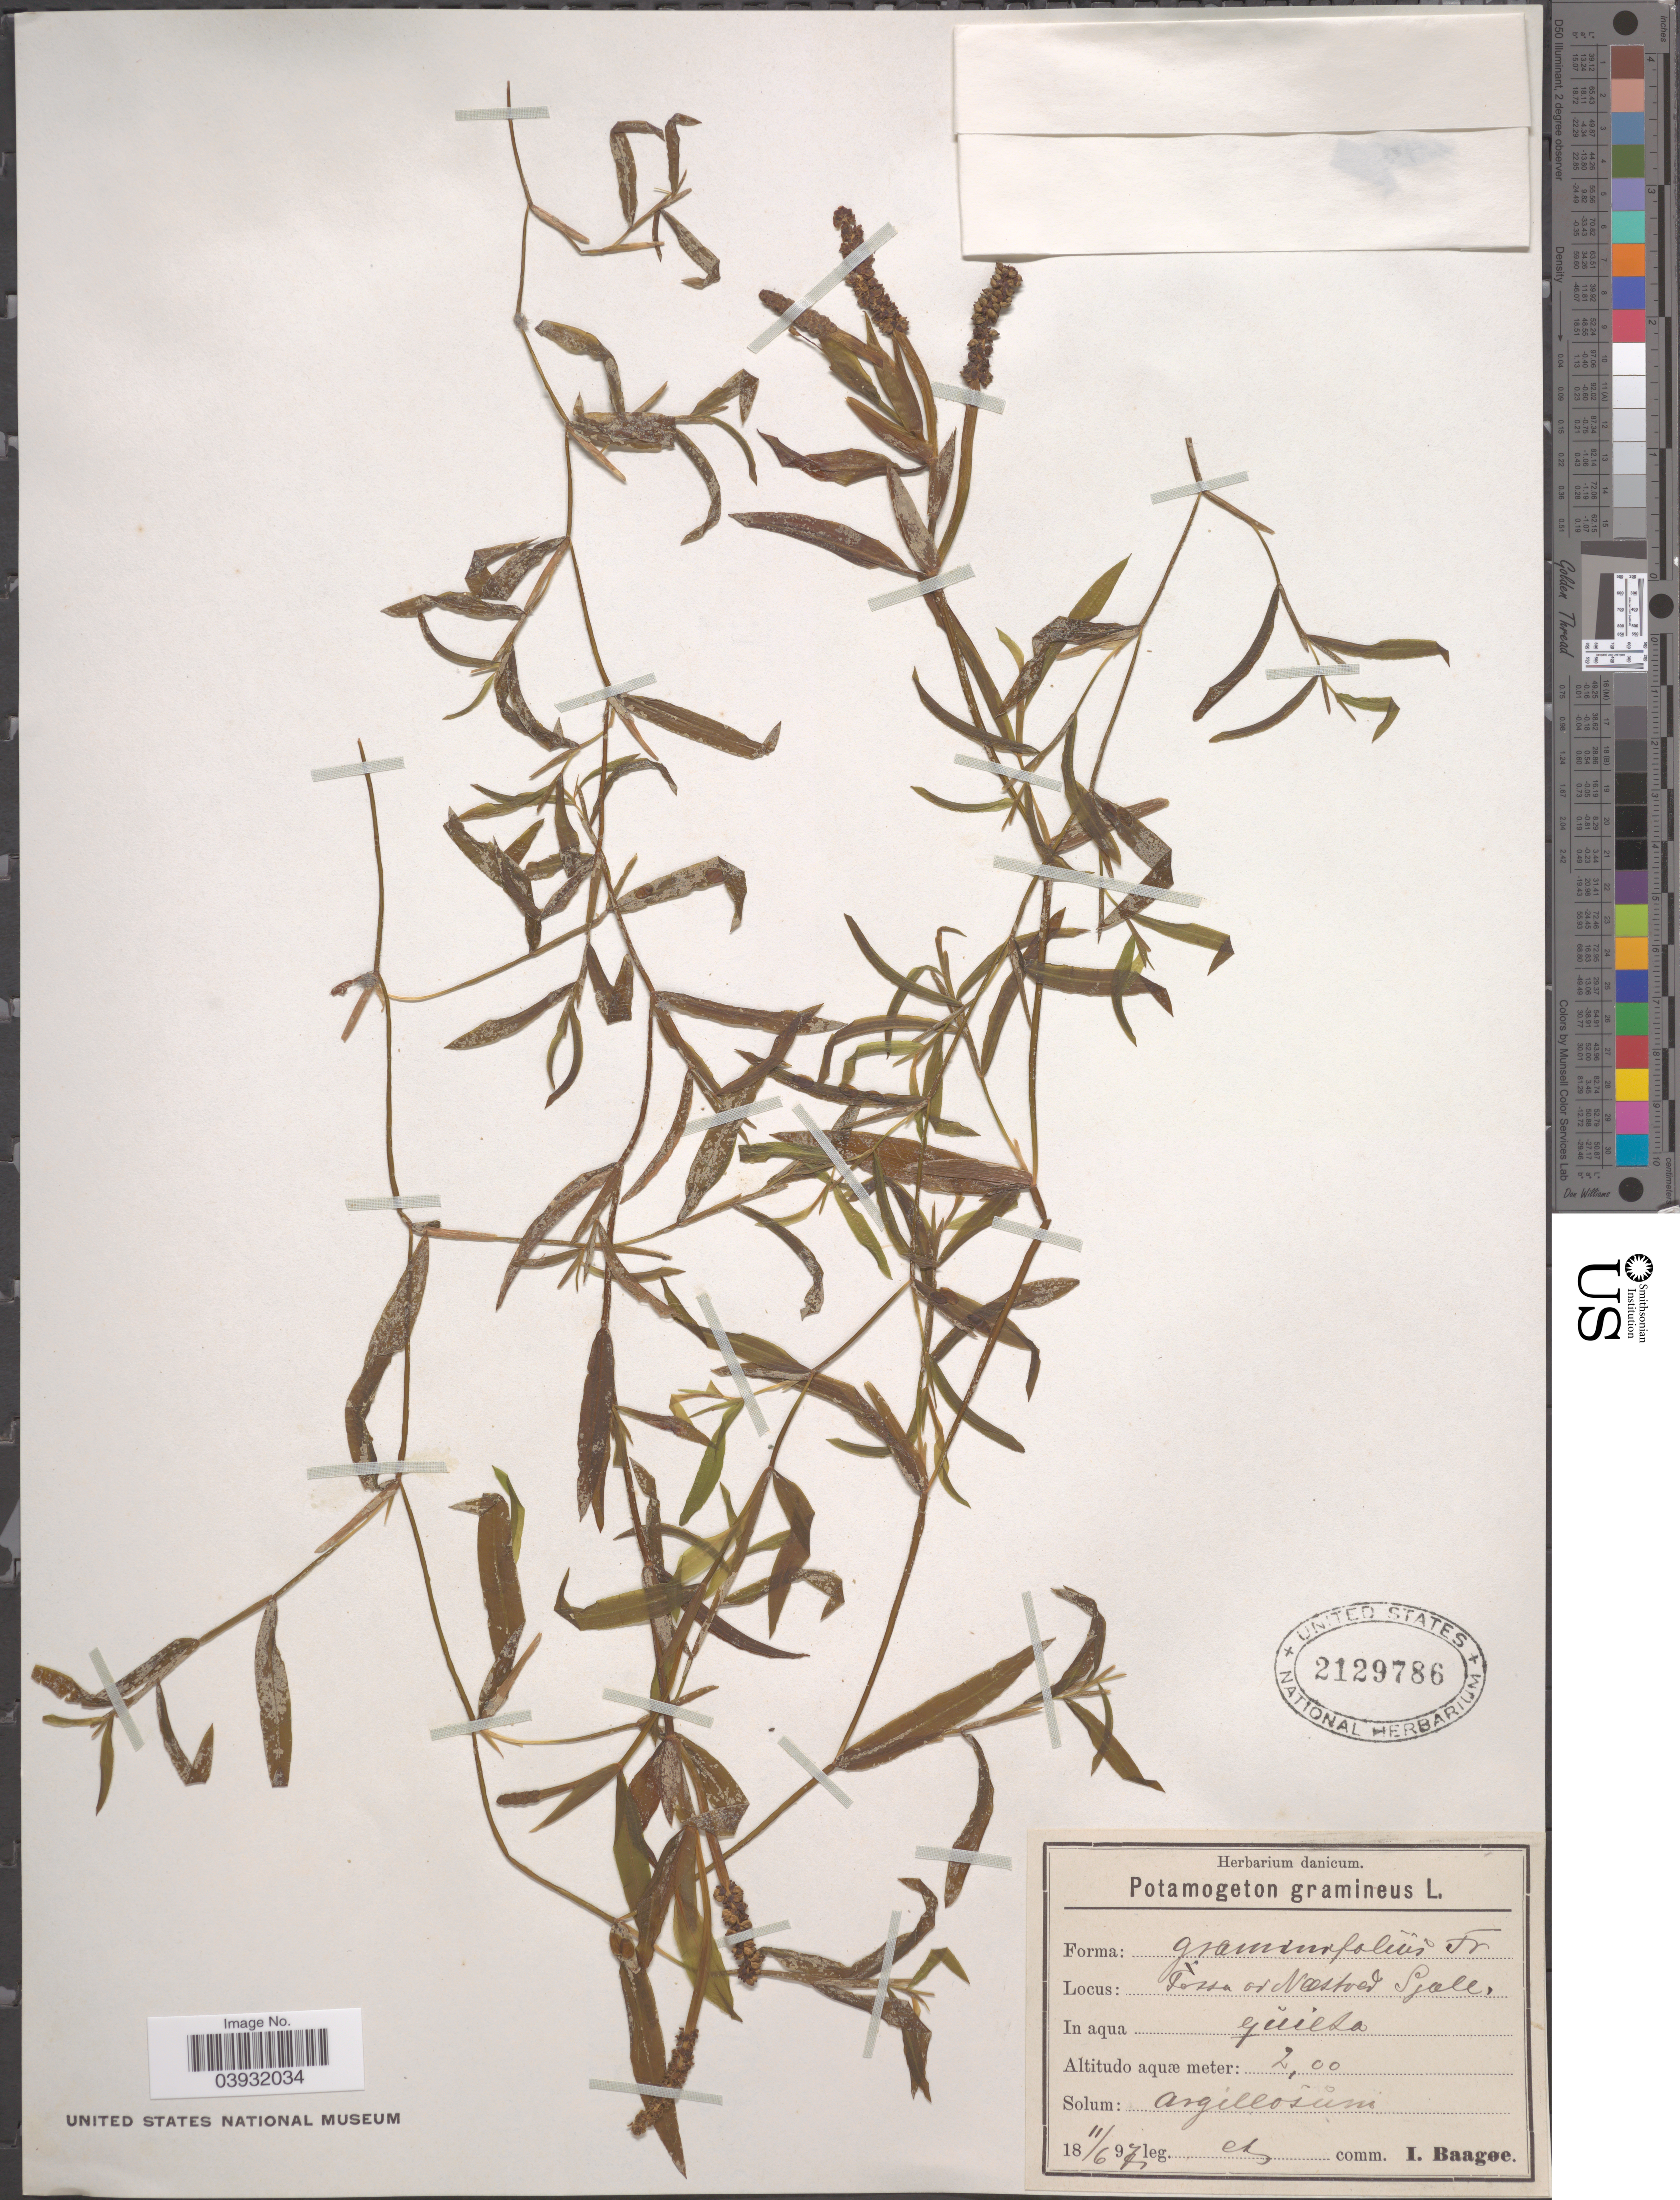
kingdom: Plantae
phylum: Tracheophyta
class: Liliopsida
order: Alismatales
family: Potamogetonaceae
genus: Potamogeton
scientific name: Potamogeton gramineus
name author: L.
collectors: I. Baagøe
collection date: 1897-06-11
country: Denmark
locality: Fovsa or Naestved Sjaell.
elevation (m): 2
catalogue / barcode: US 2129786